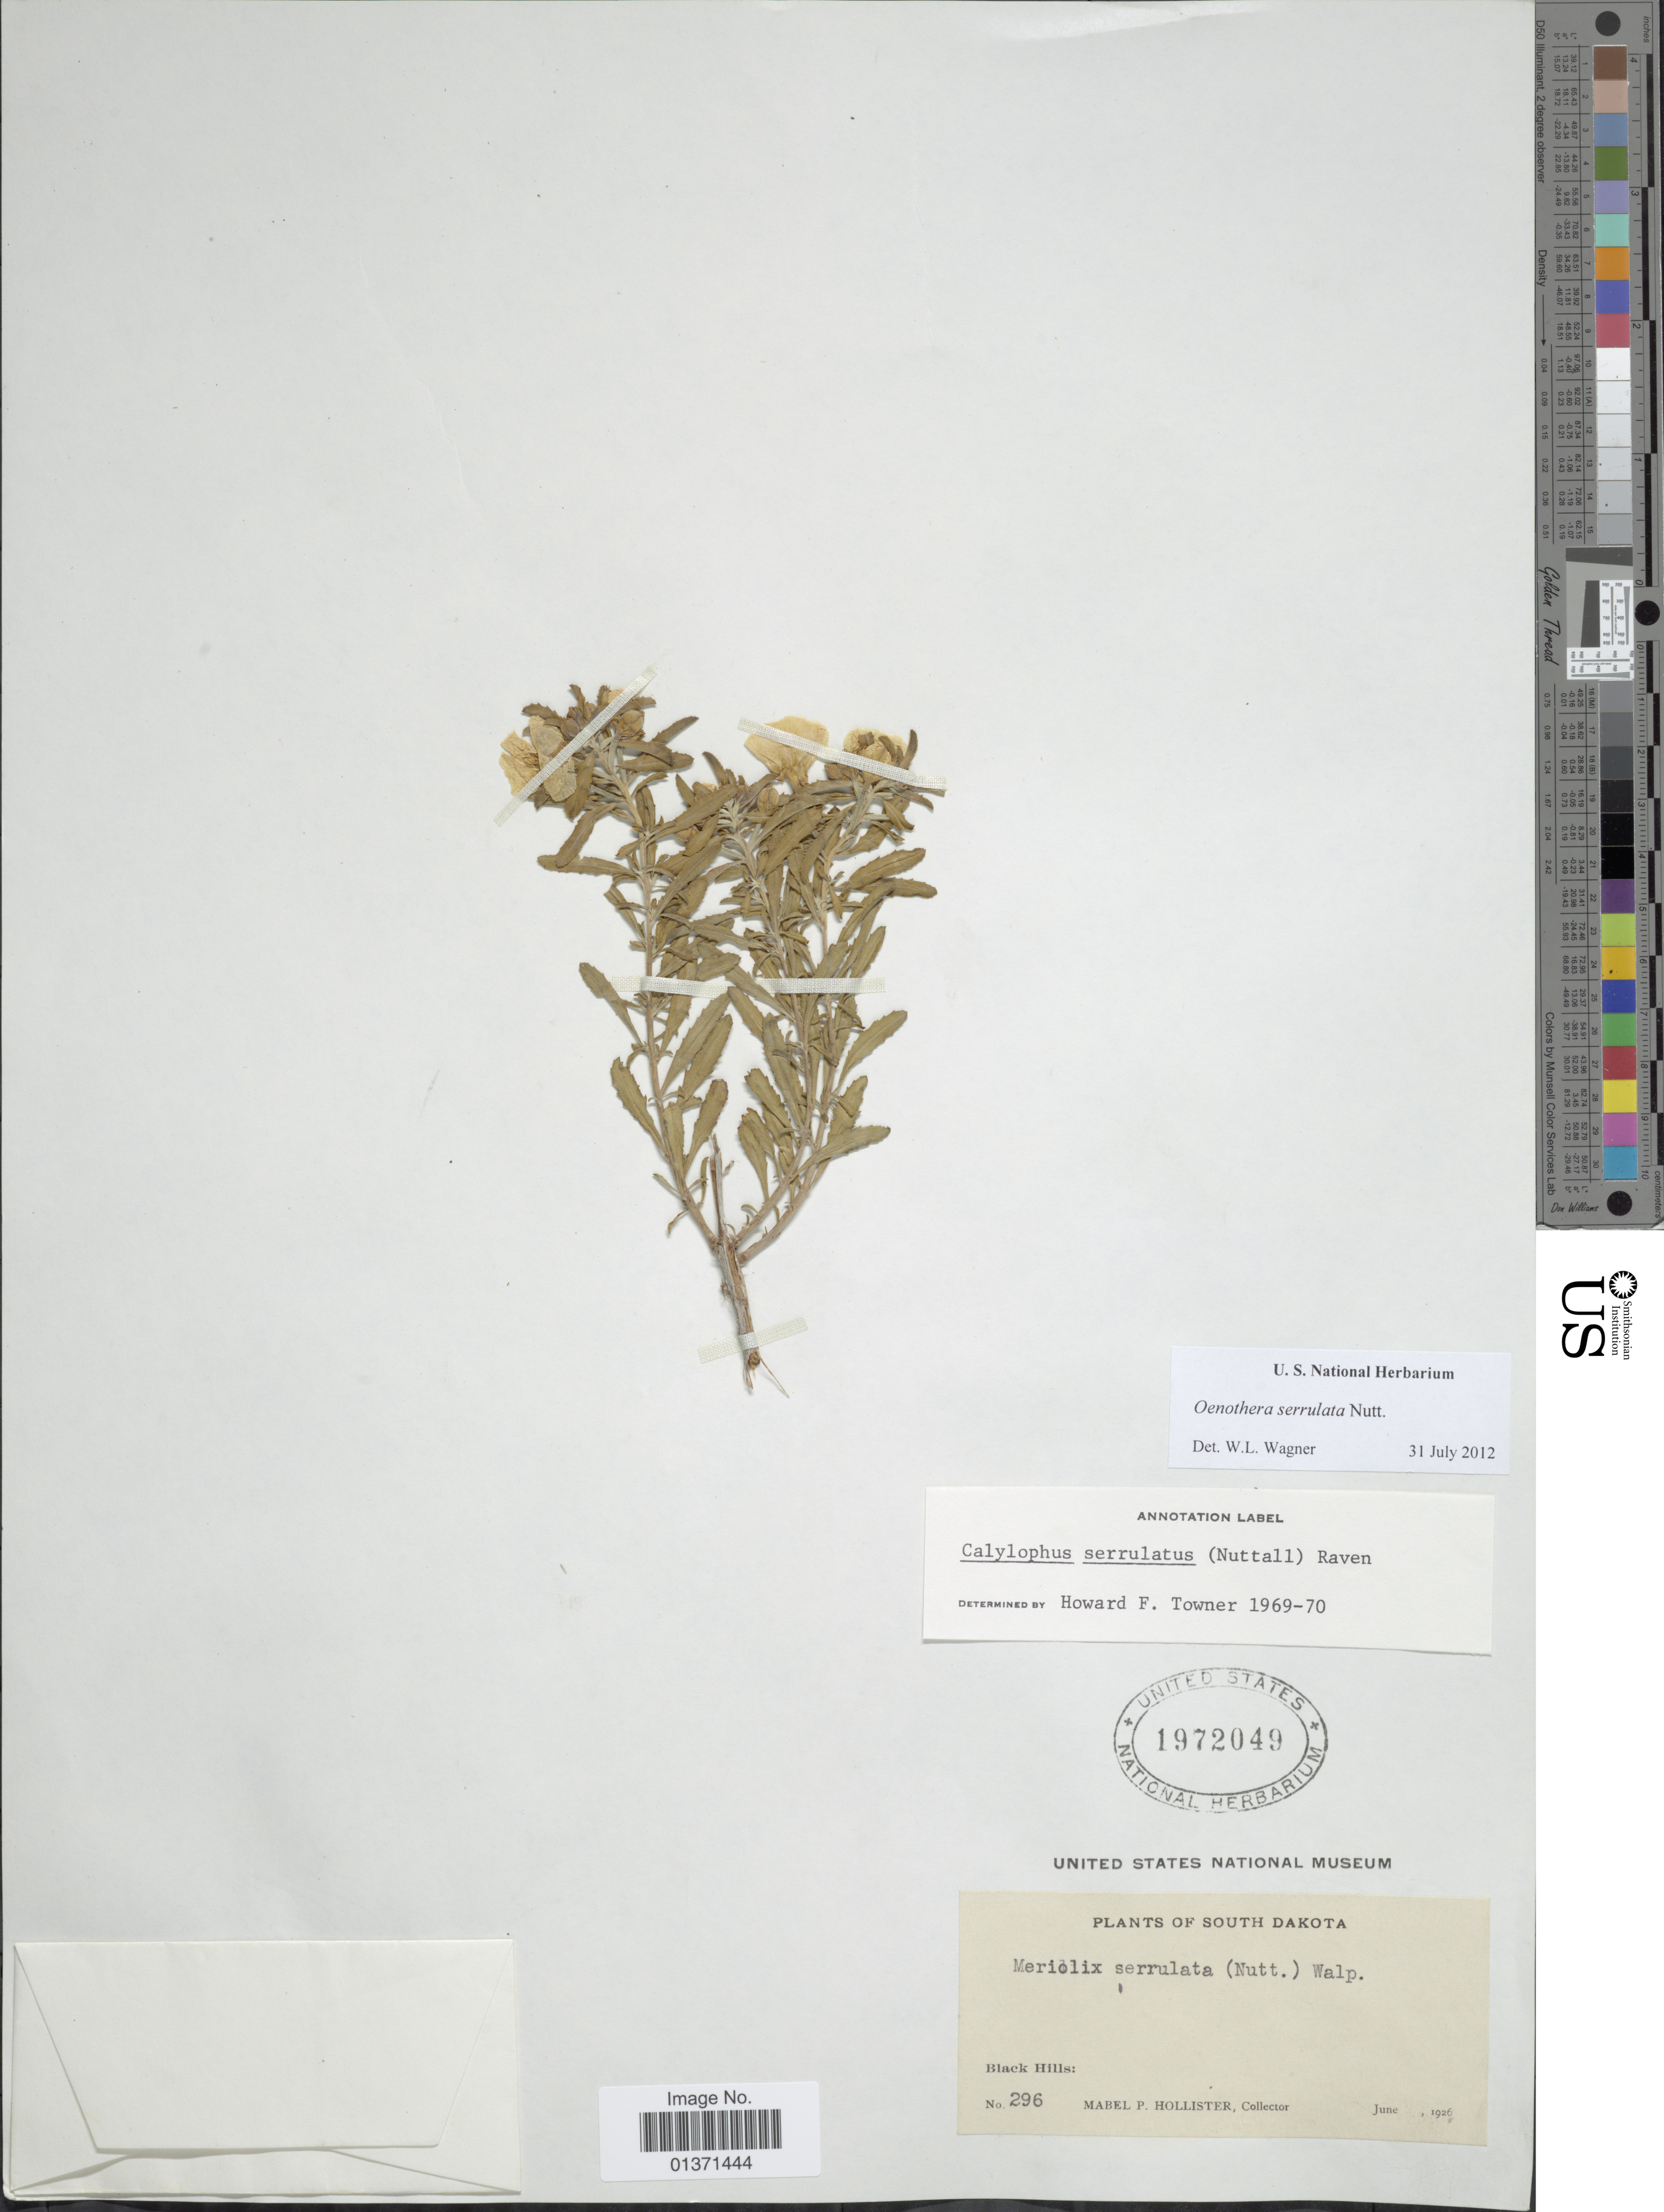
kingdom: Plantae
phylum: Tracheophyta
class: Magnoliopsida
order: Myrtales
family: Onagraceae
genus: Oenothera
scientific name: Oenothera serrulata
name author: Nutt.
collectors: M. Hollister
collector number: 296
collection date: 1926-06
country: United States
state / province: South Dakota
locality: Black Hills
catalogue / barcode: US 1972049